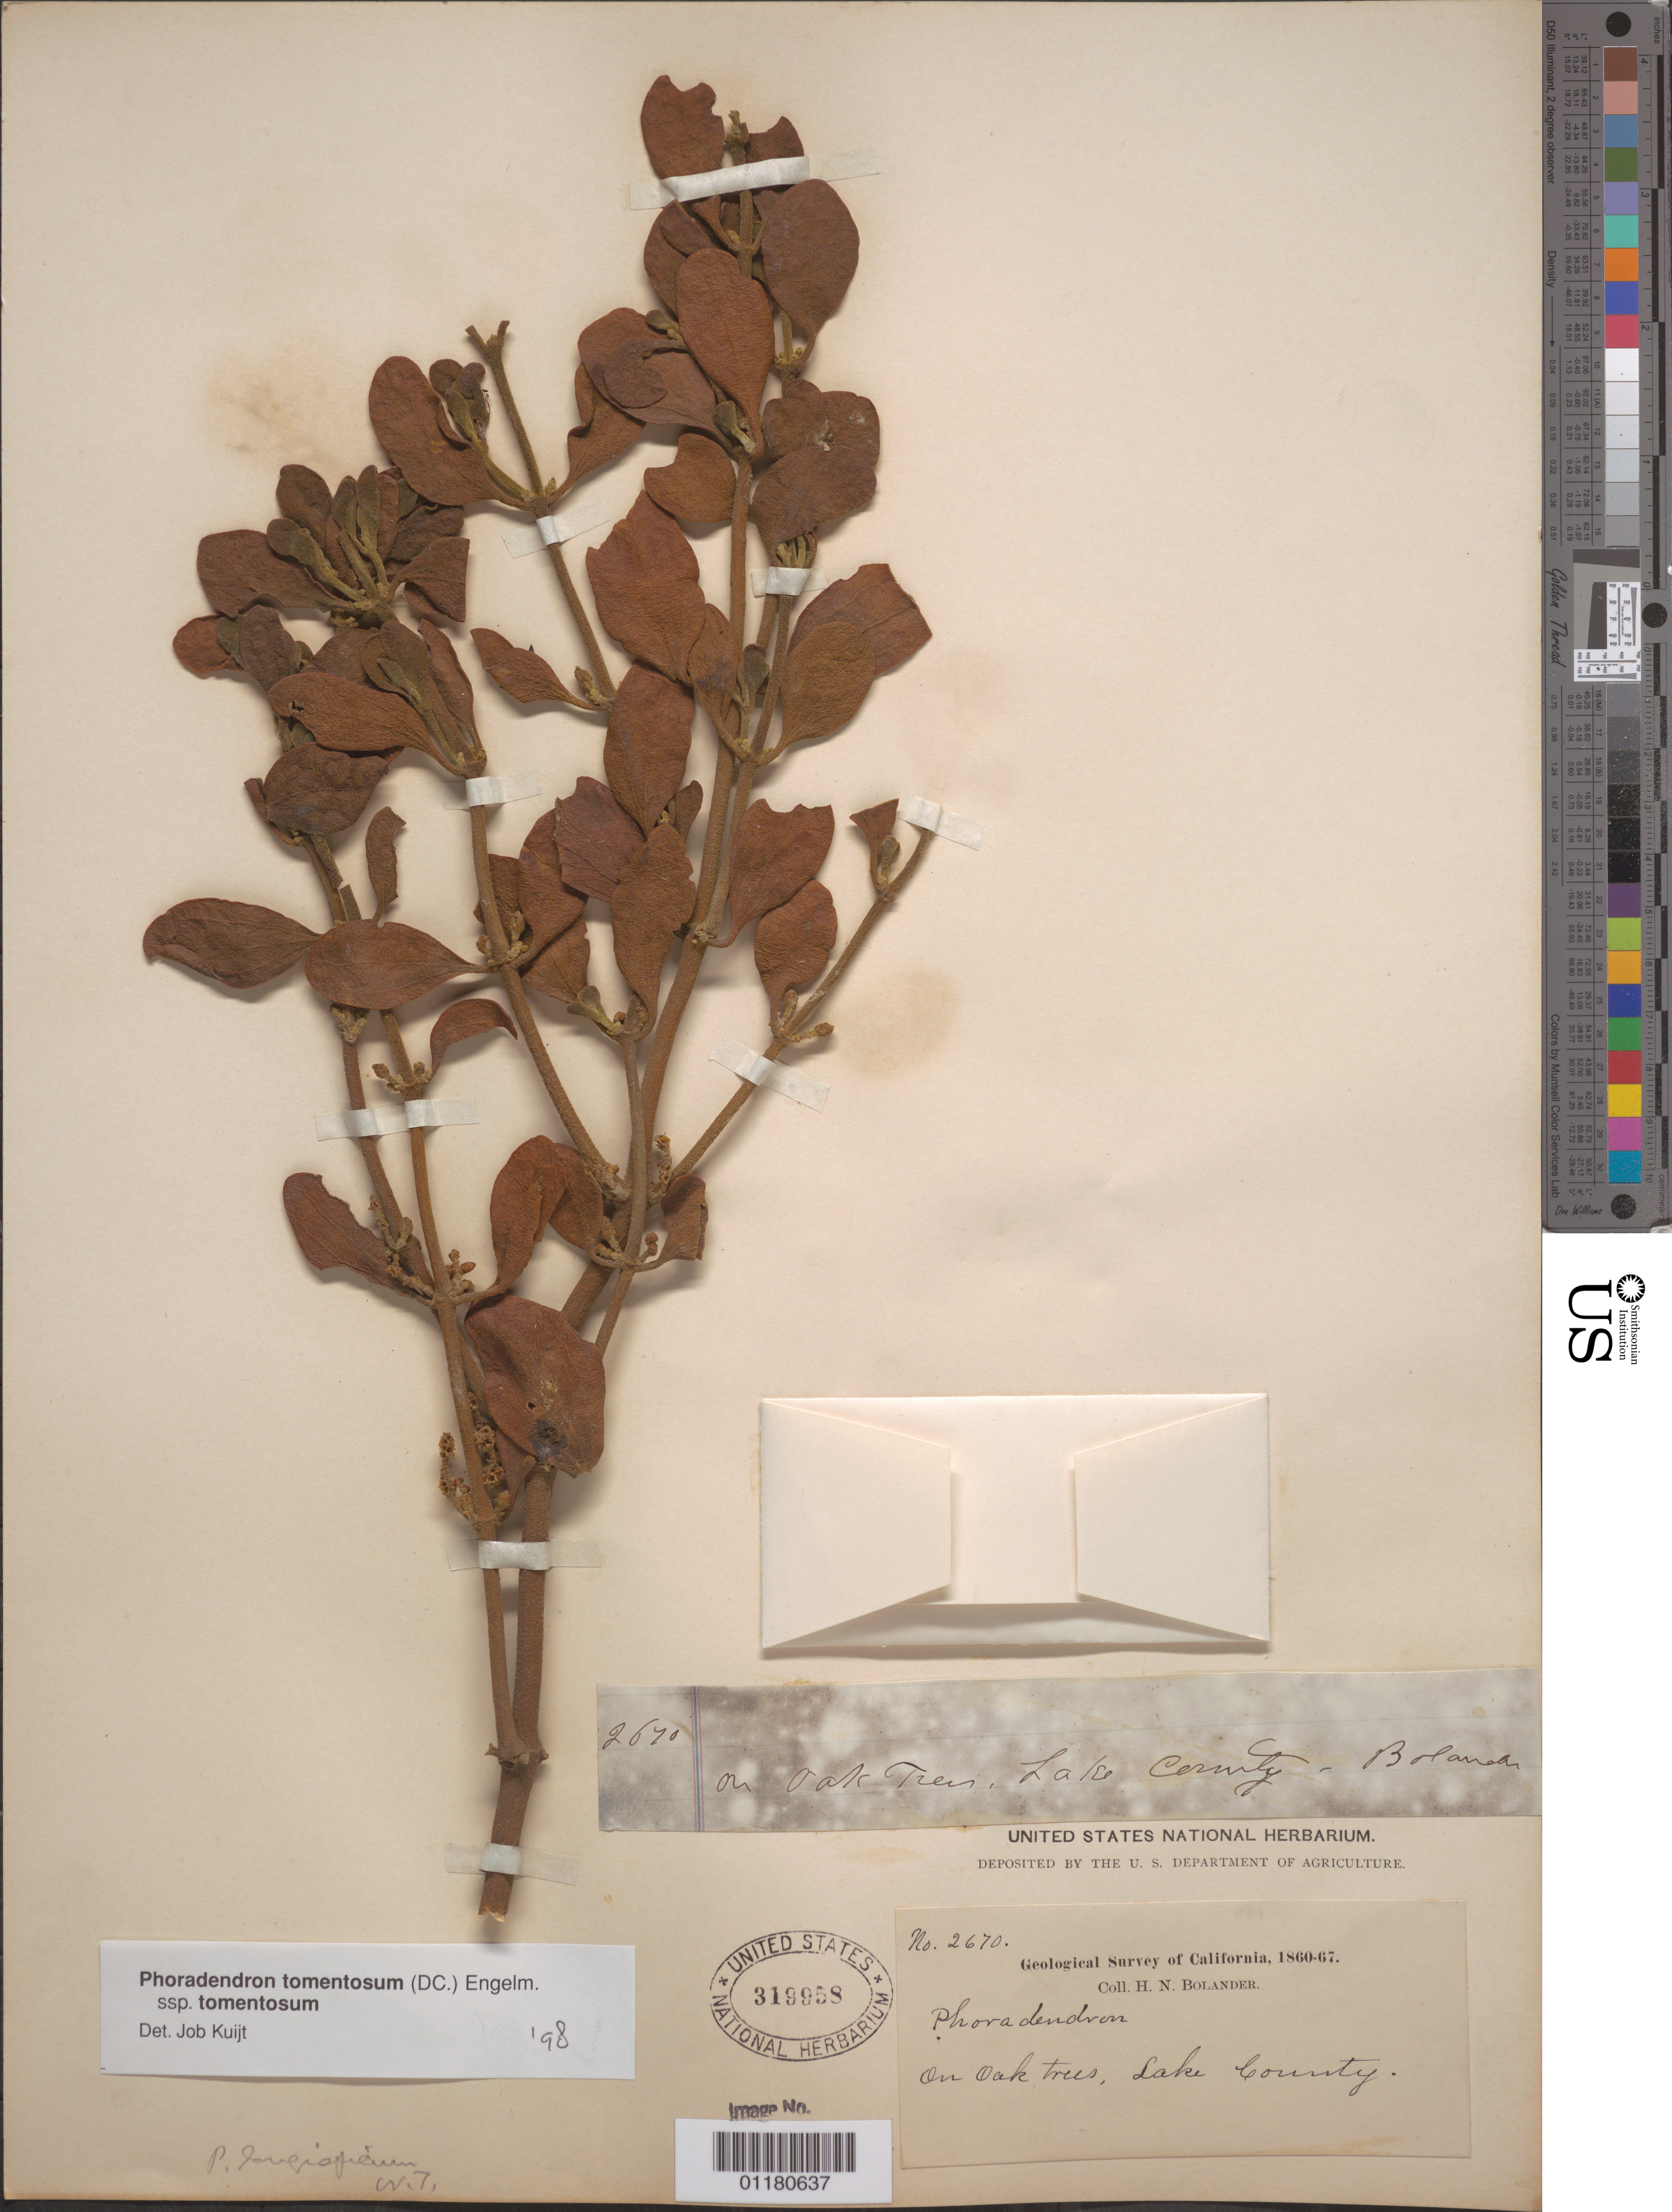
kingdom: Plantae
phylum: Tracheophyta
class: Magnoliopsida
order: Santalales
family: Viscaceae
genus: Phoradendron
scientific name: Phoradendron tomentosum subsp. tomentosum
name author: DC.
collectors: H. Bolander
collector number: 2670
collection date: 1860/1867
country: United States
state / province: California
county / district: Lake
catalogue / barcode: US 319958